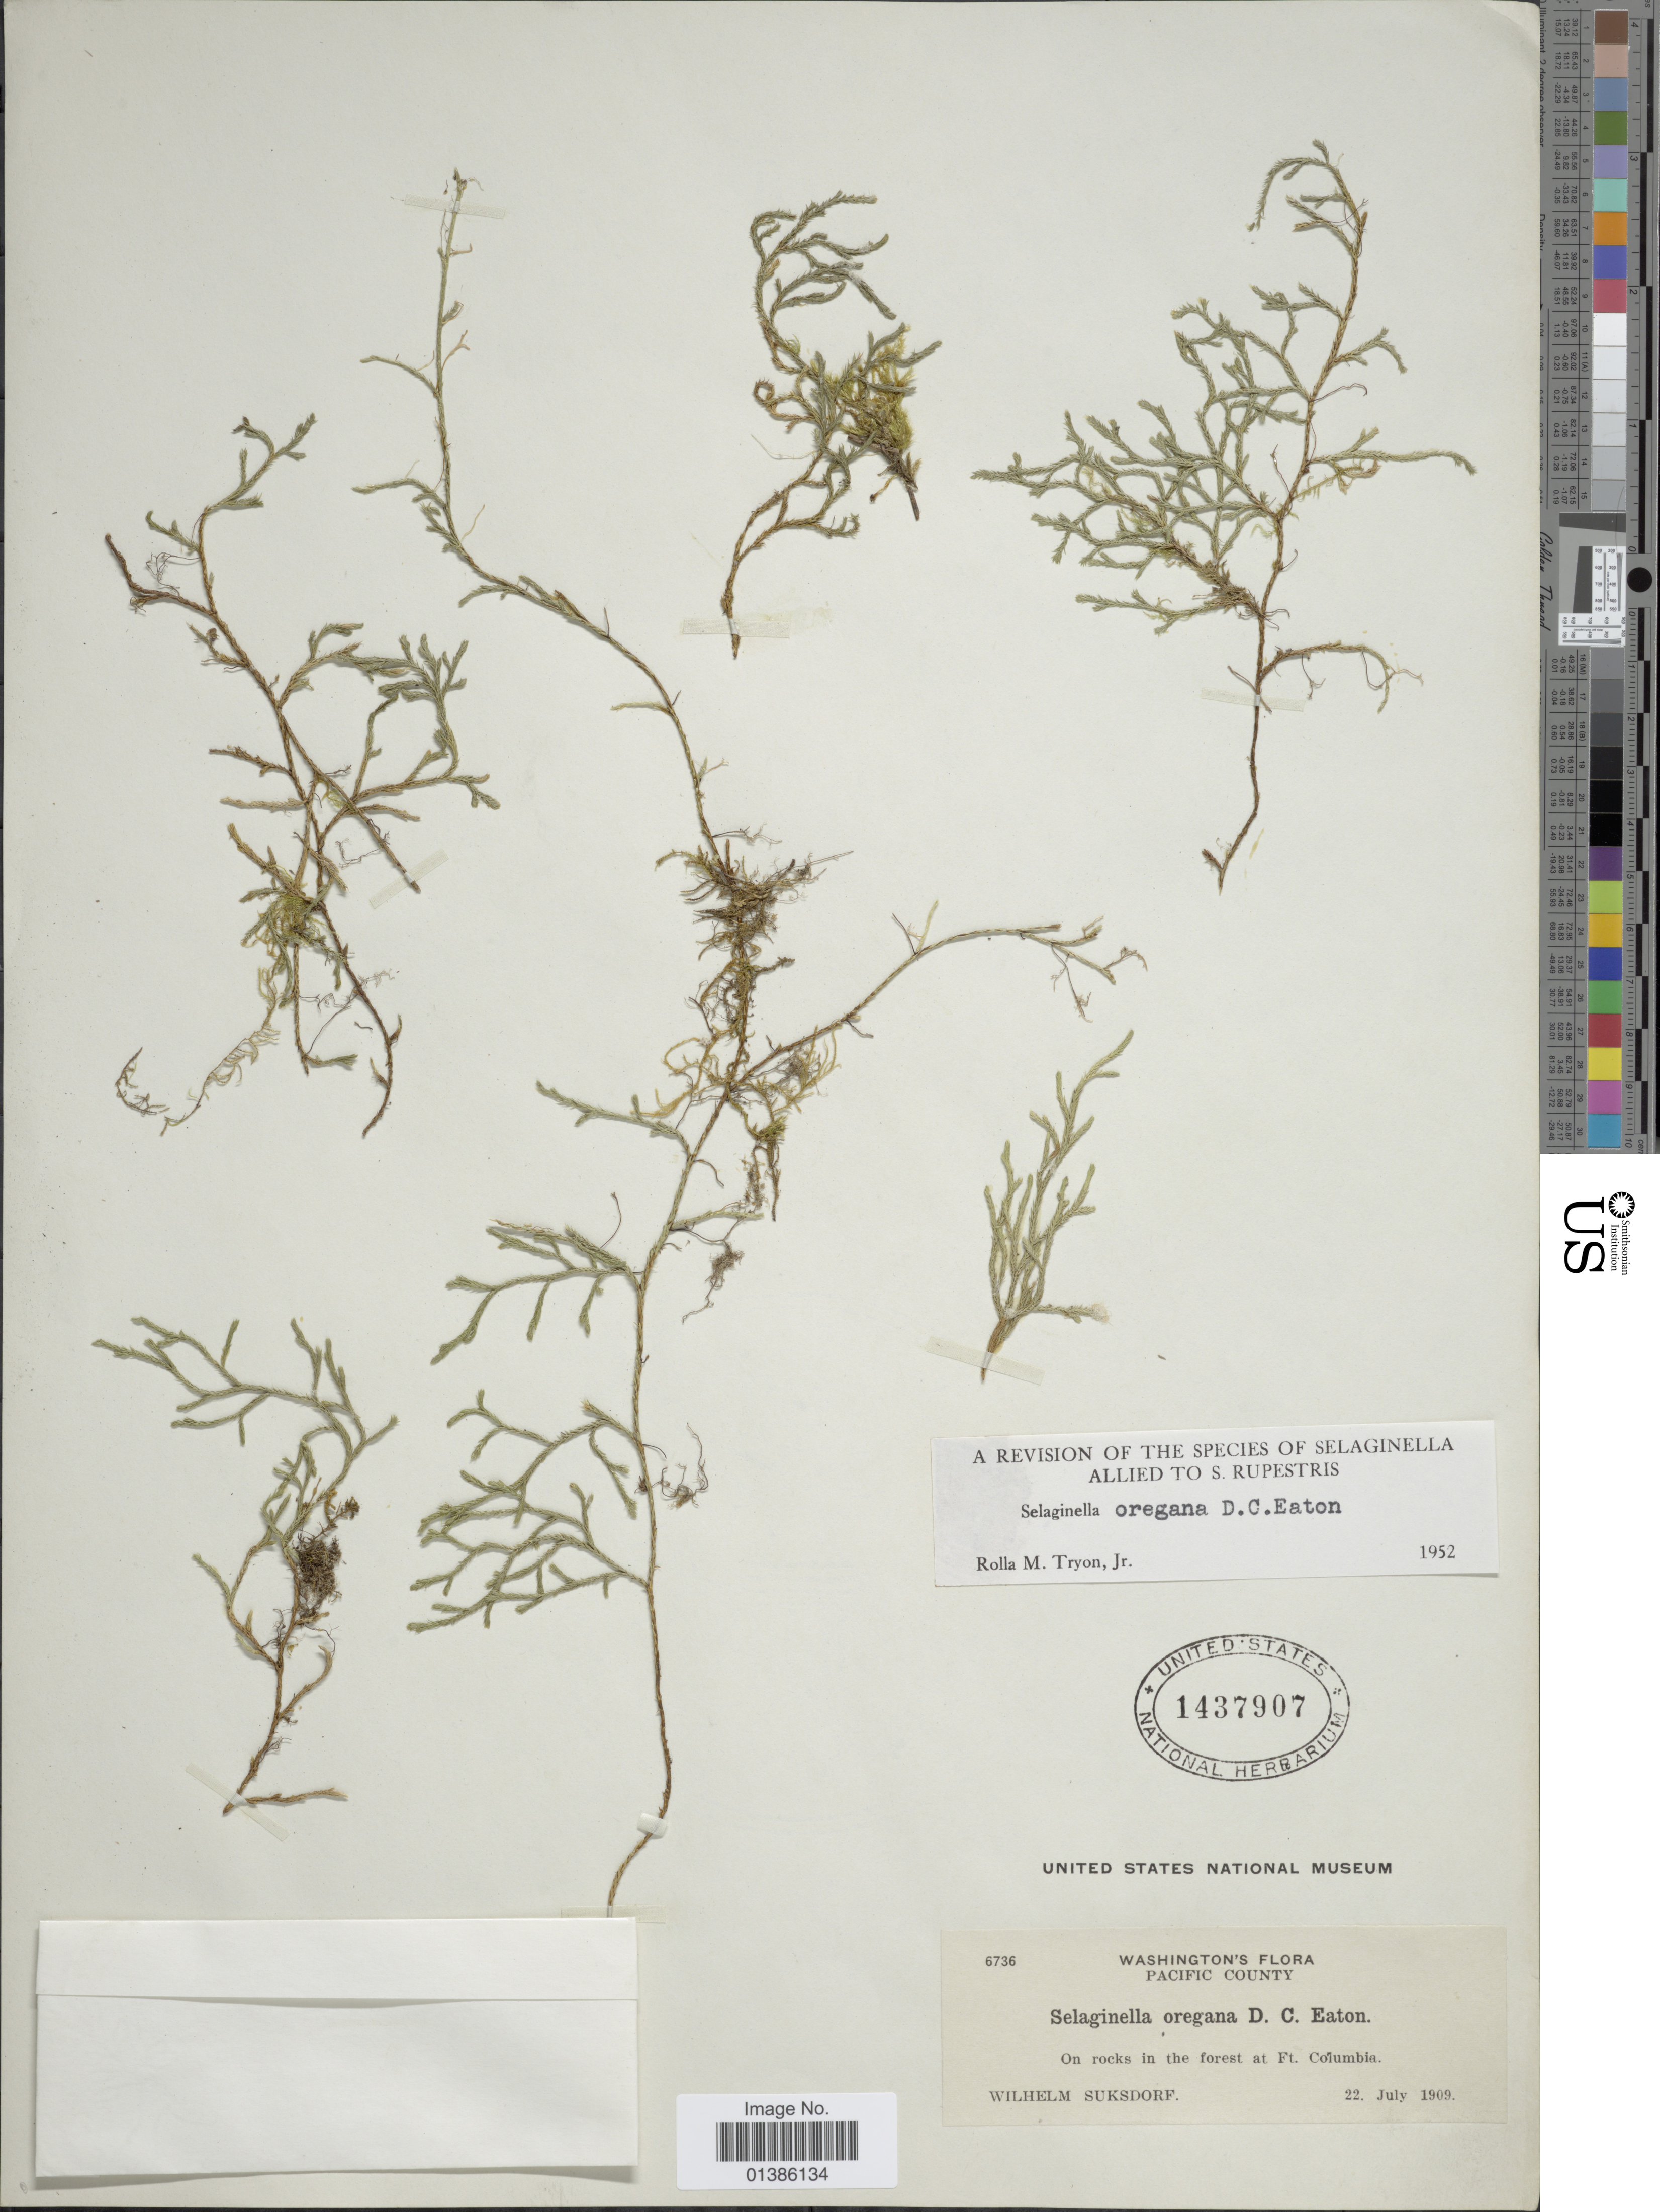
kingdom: Plantae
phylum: Tracheophyta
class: Lycopodiopsida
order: Selaginellales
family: Selaginellaceae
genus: Selaginella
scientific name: Selaginella oregana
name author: D.C. Eaton ex S. Watson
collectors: W. N. Suksdorf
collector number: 6736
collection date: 1909-07-22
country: United States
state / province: Washington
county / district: Pacific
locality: Pacific County. On rocks in the forest at Ft. Columbia.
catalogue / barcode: US 1437907